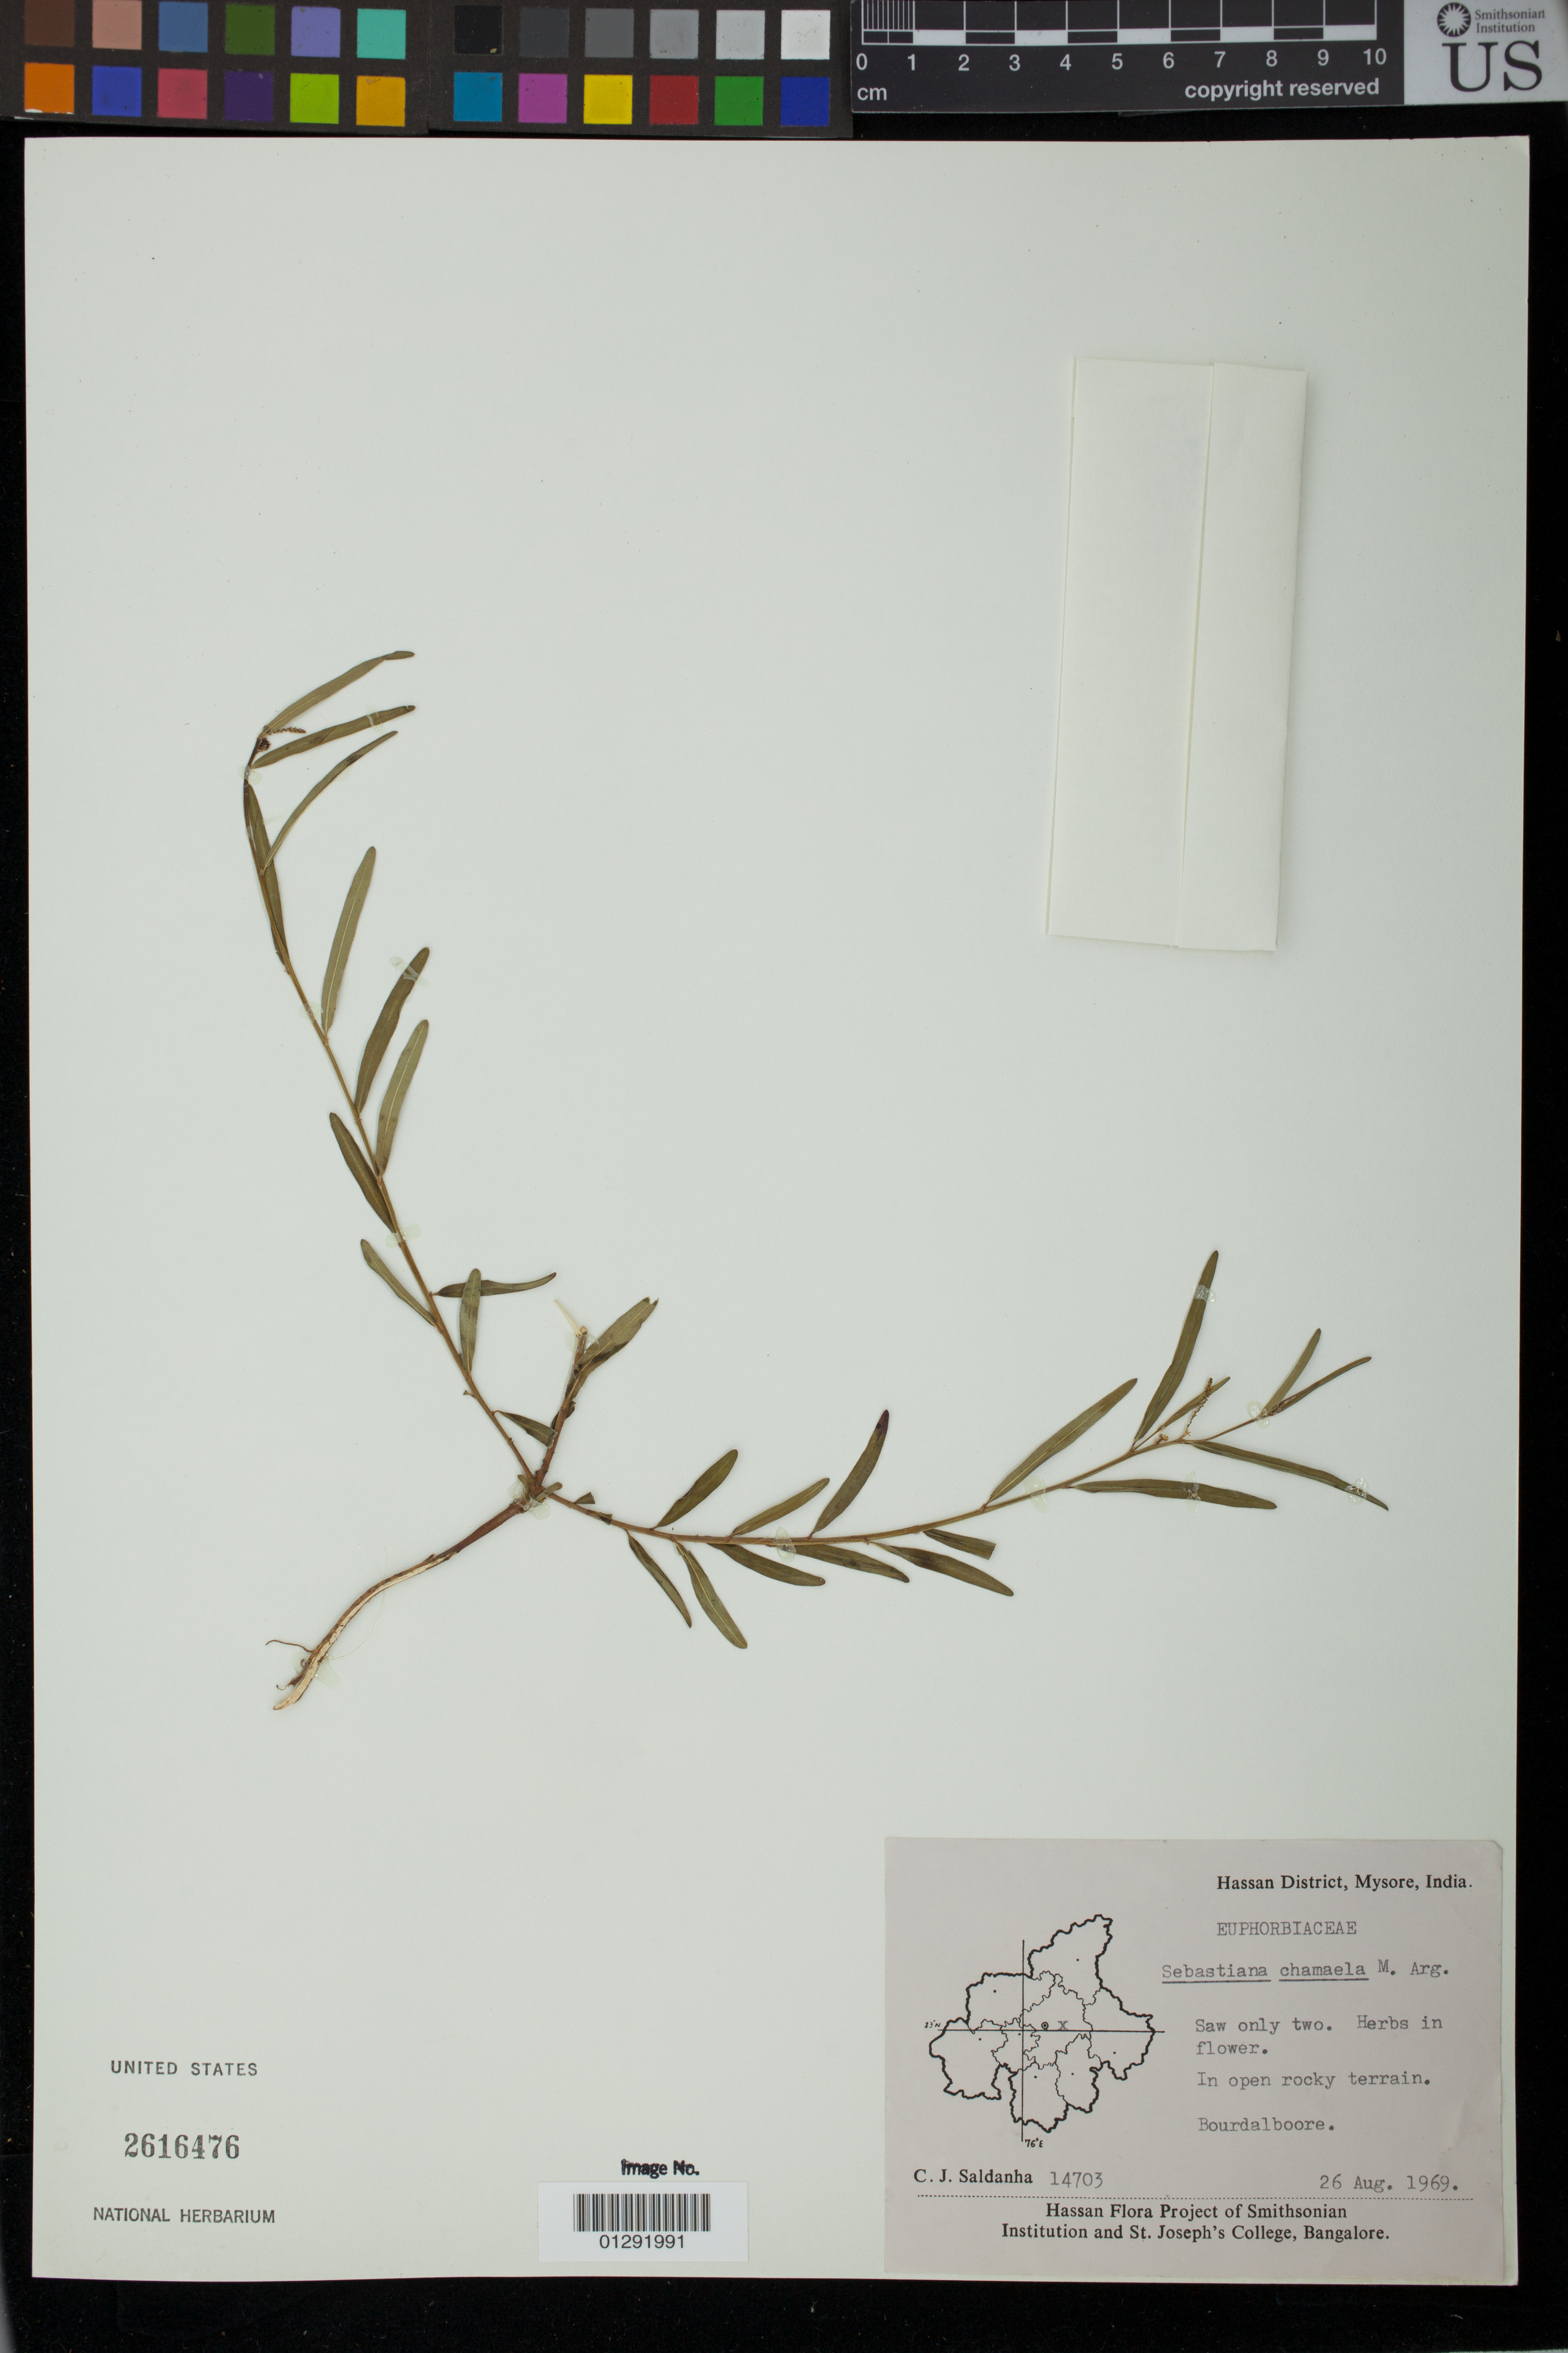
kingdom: Plantae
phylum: Tracheophyta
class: Magnoliopsida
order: Malpighiales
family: Euphorbiaceae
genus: Sebastiania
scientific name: Sebastiania chamaelea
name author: (L.) Müll. Arg.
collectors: C. J. Saldanha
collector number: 14703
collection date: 1969-08-26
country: India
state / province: Karnataka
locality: Hassan District, Mysore. Bourdalboore.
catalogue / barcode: US 2616476